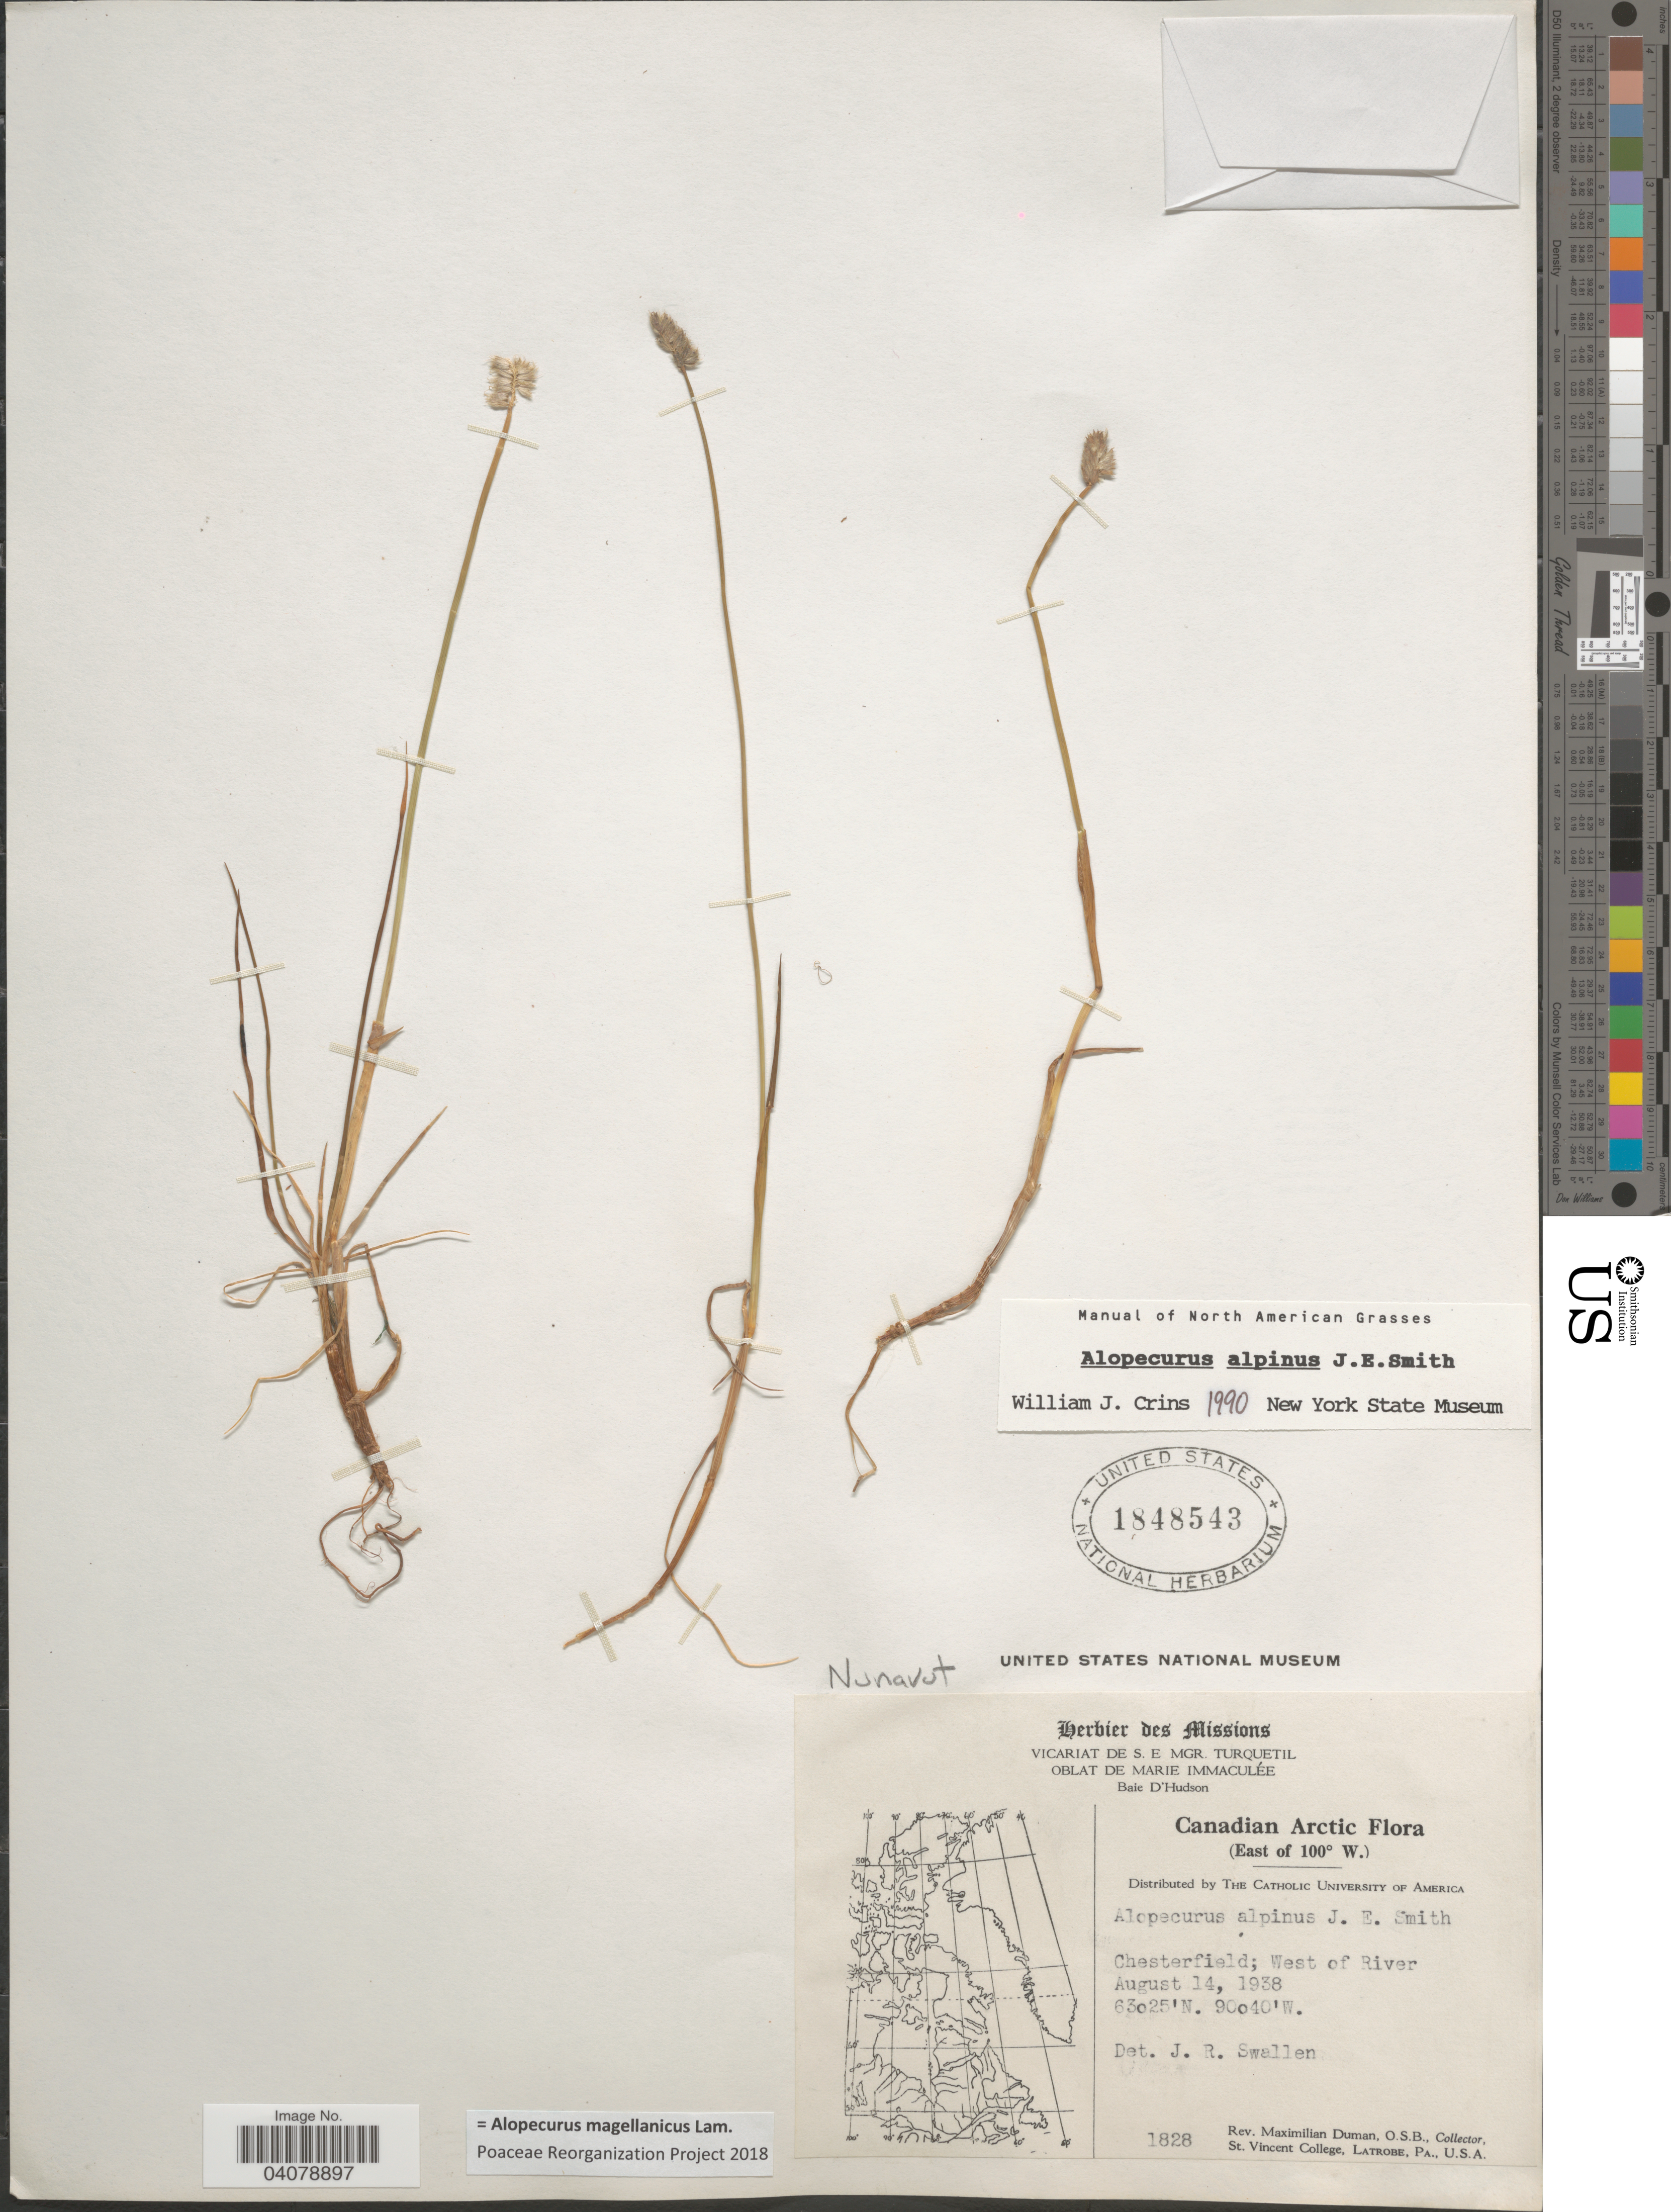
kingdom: Plantae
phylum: Tracheophyta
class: Liliopsida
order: Poales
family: Poaceae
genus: Alopecurus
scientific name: Alopecurus magellanicus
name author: Lam.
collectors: M. Duman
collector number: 1828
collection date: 1938-08-14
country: Canada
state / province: Nunavut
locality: Herbier des Missions. Baie d'Hudson [unsure placement]. Canadian Arctic (East of 100º W.). Chesterfield; West of River.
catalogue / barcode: US 1848543